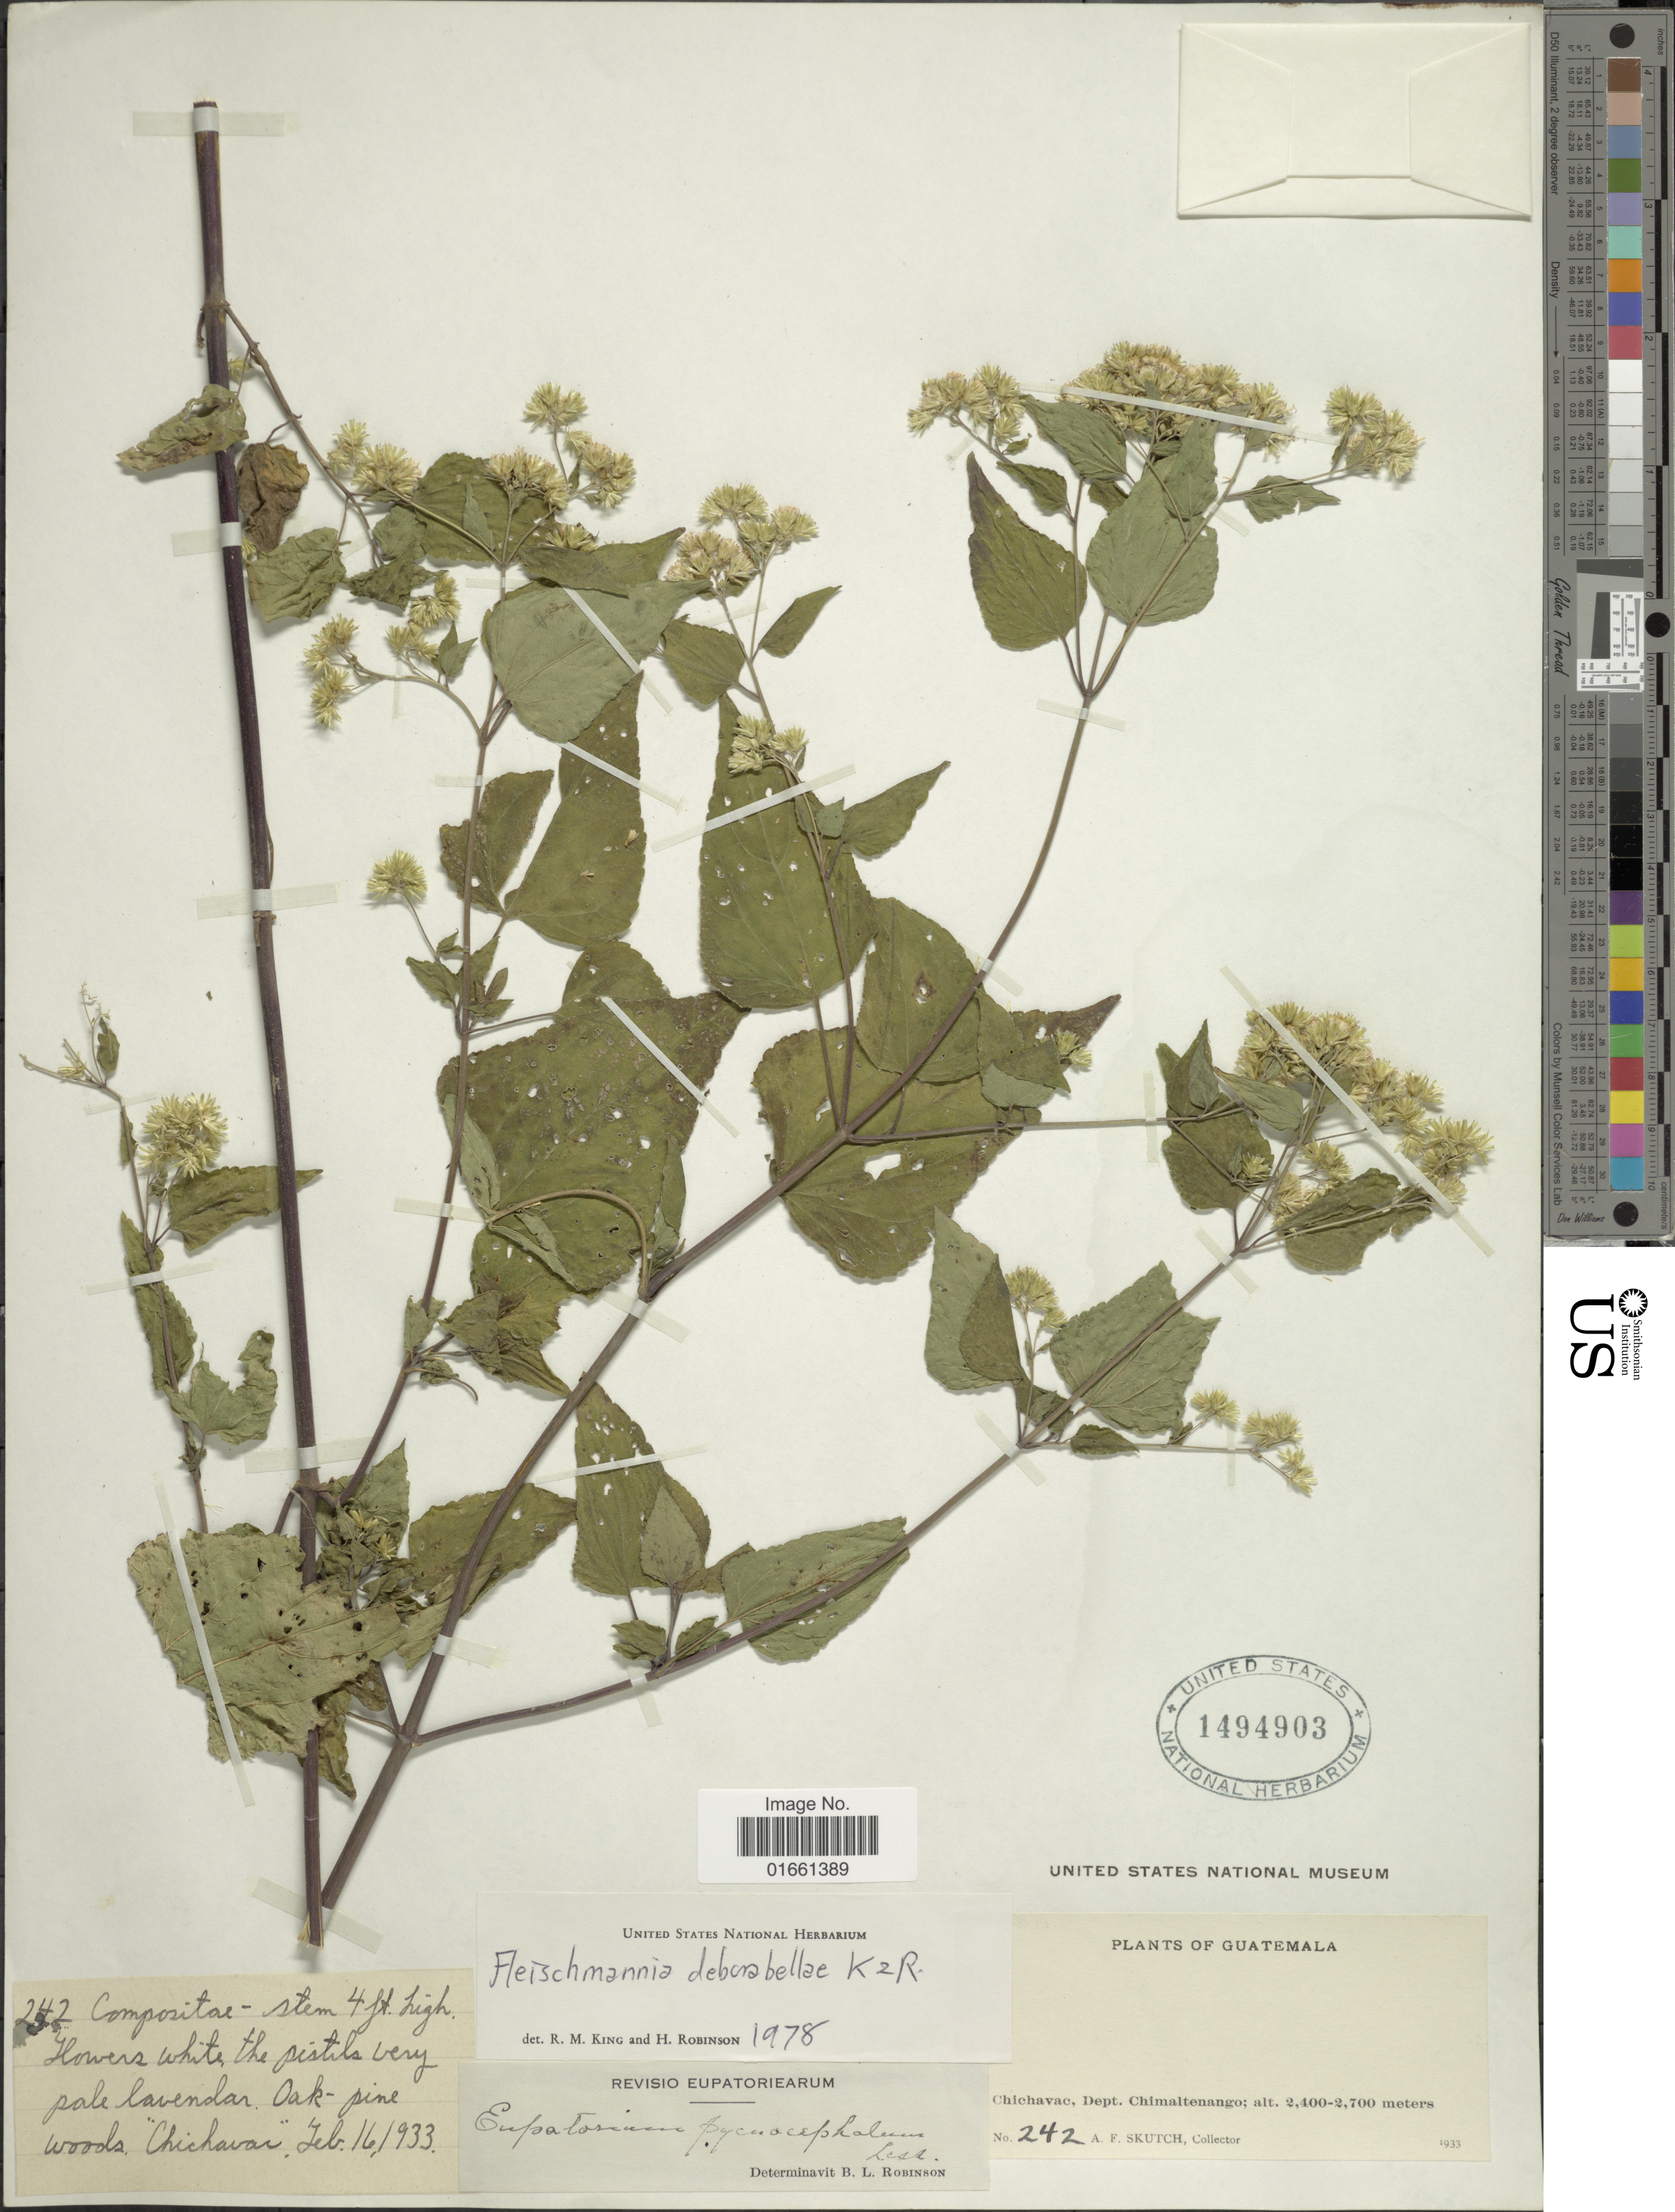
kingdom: Plantae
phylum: Tracheophyta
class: Magnoliopsida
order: Asterales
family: Asteraceae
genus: Fleischmannia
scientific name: Fleischmannia deborabellae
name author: R.M. King & H. Rob.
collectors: A. F. Skutch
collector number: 242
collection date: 1933-02-16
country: Guatemala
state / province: Chimaltenango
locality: Chichavac, Dept Chimaltenango.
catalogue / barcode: US 1494903